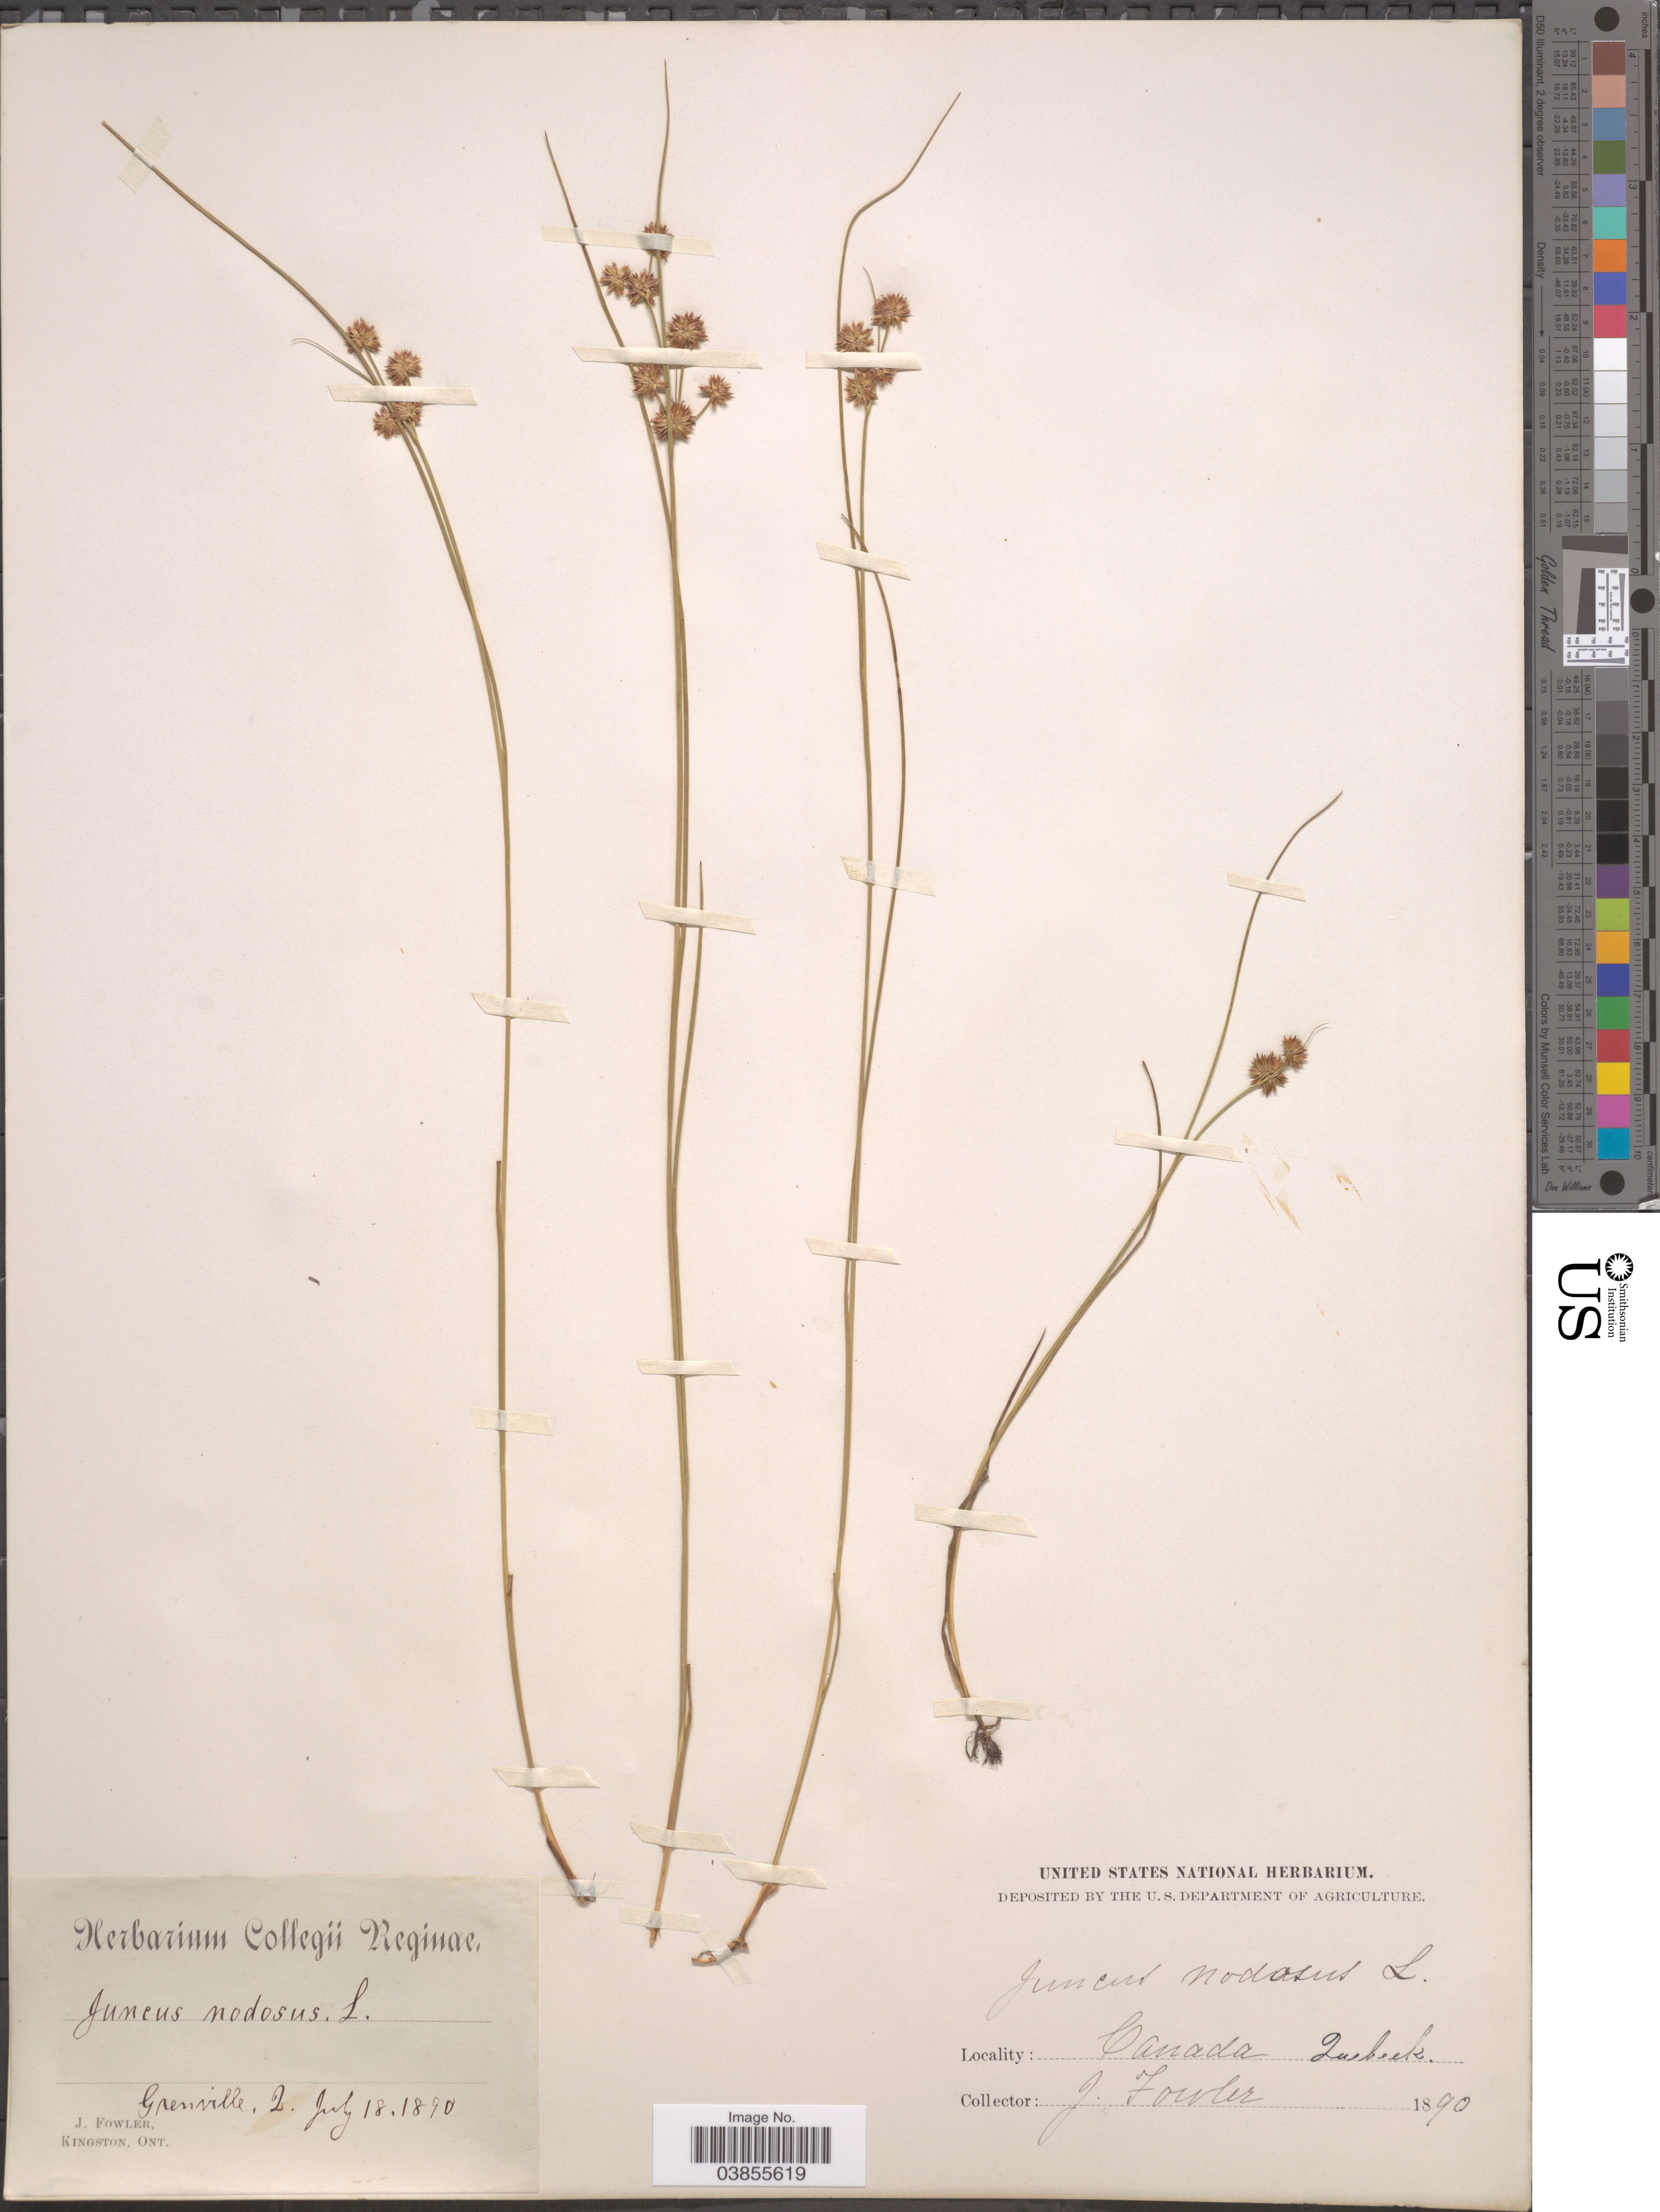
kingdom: Plantae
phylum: Tracheophyta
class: Liliopsida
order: Poales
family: Juncaceae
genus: Juncus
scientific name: Juncus nodosus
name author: L.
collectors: J. Fowler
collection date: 1890-07-18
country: Canada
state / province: Quebec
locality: Grenville, Quebeck.